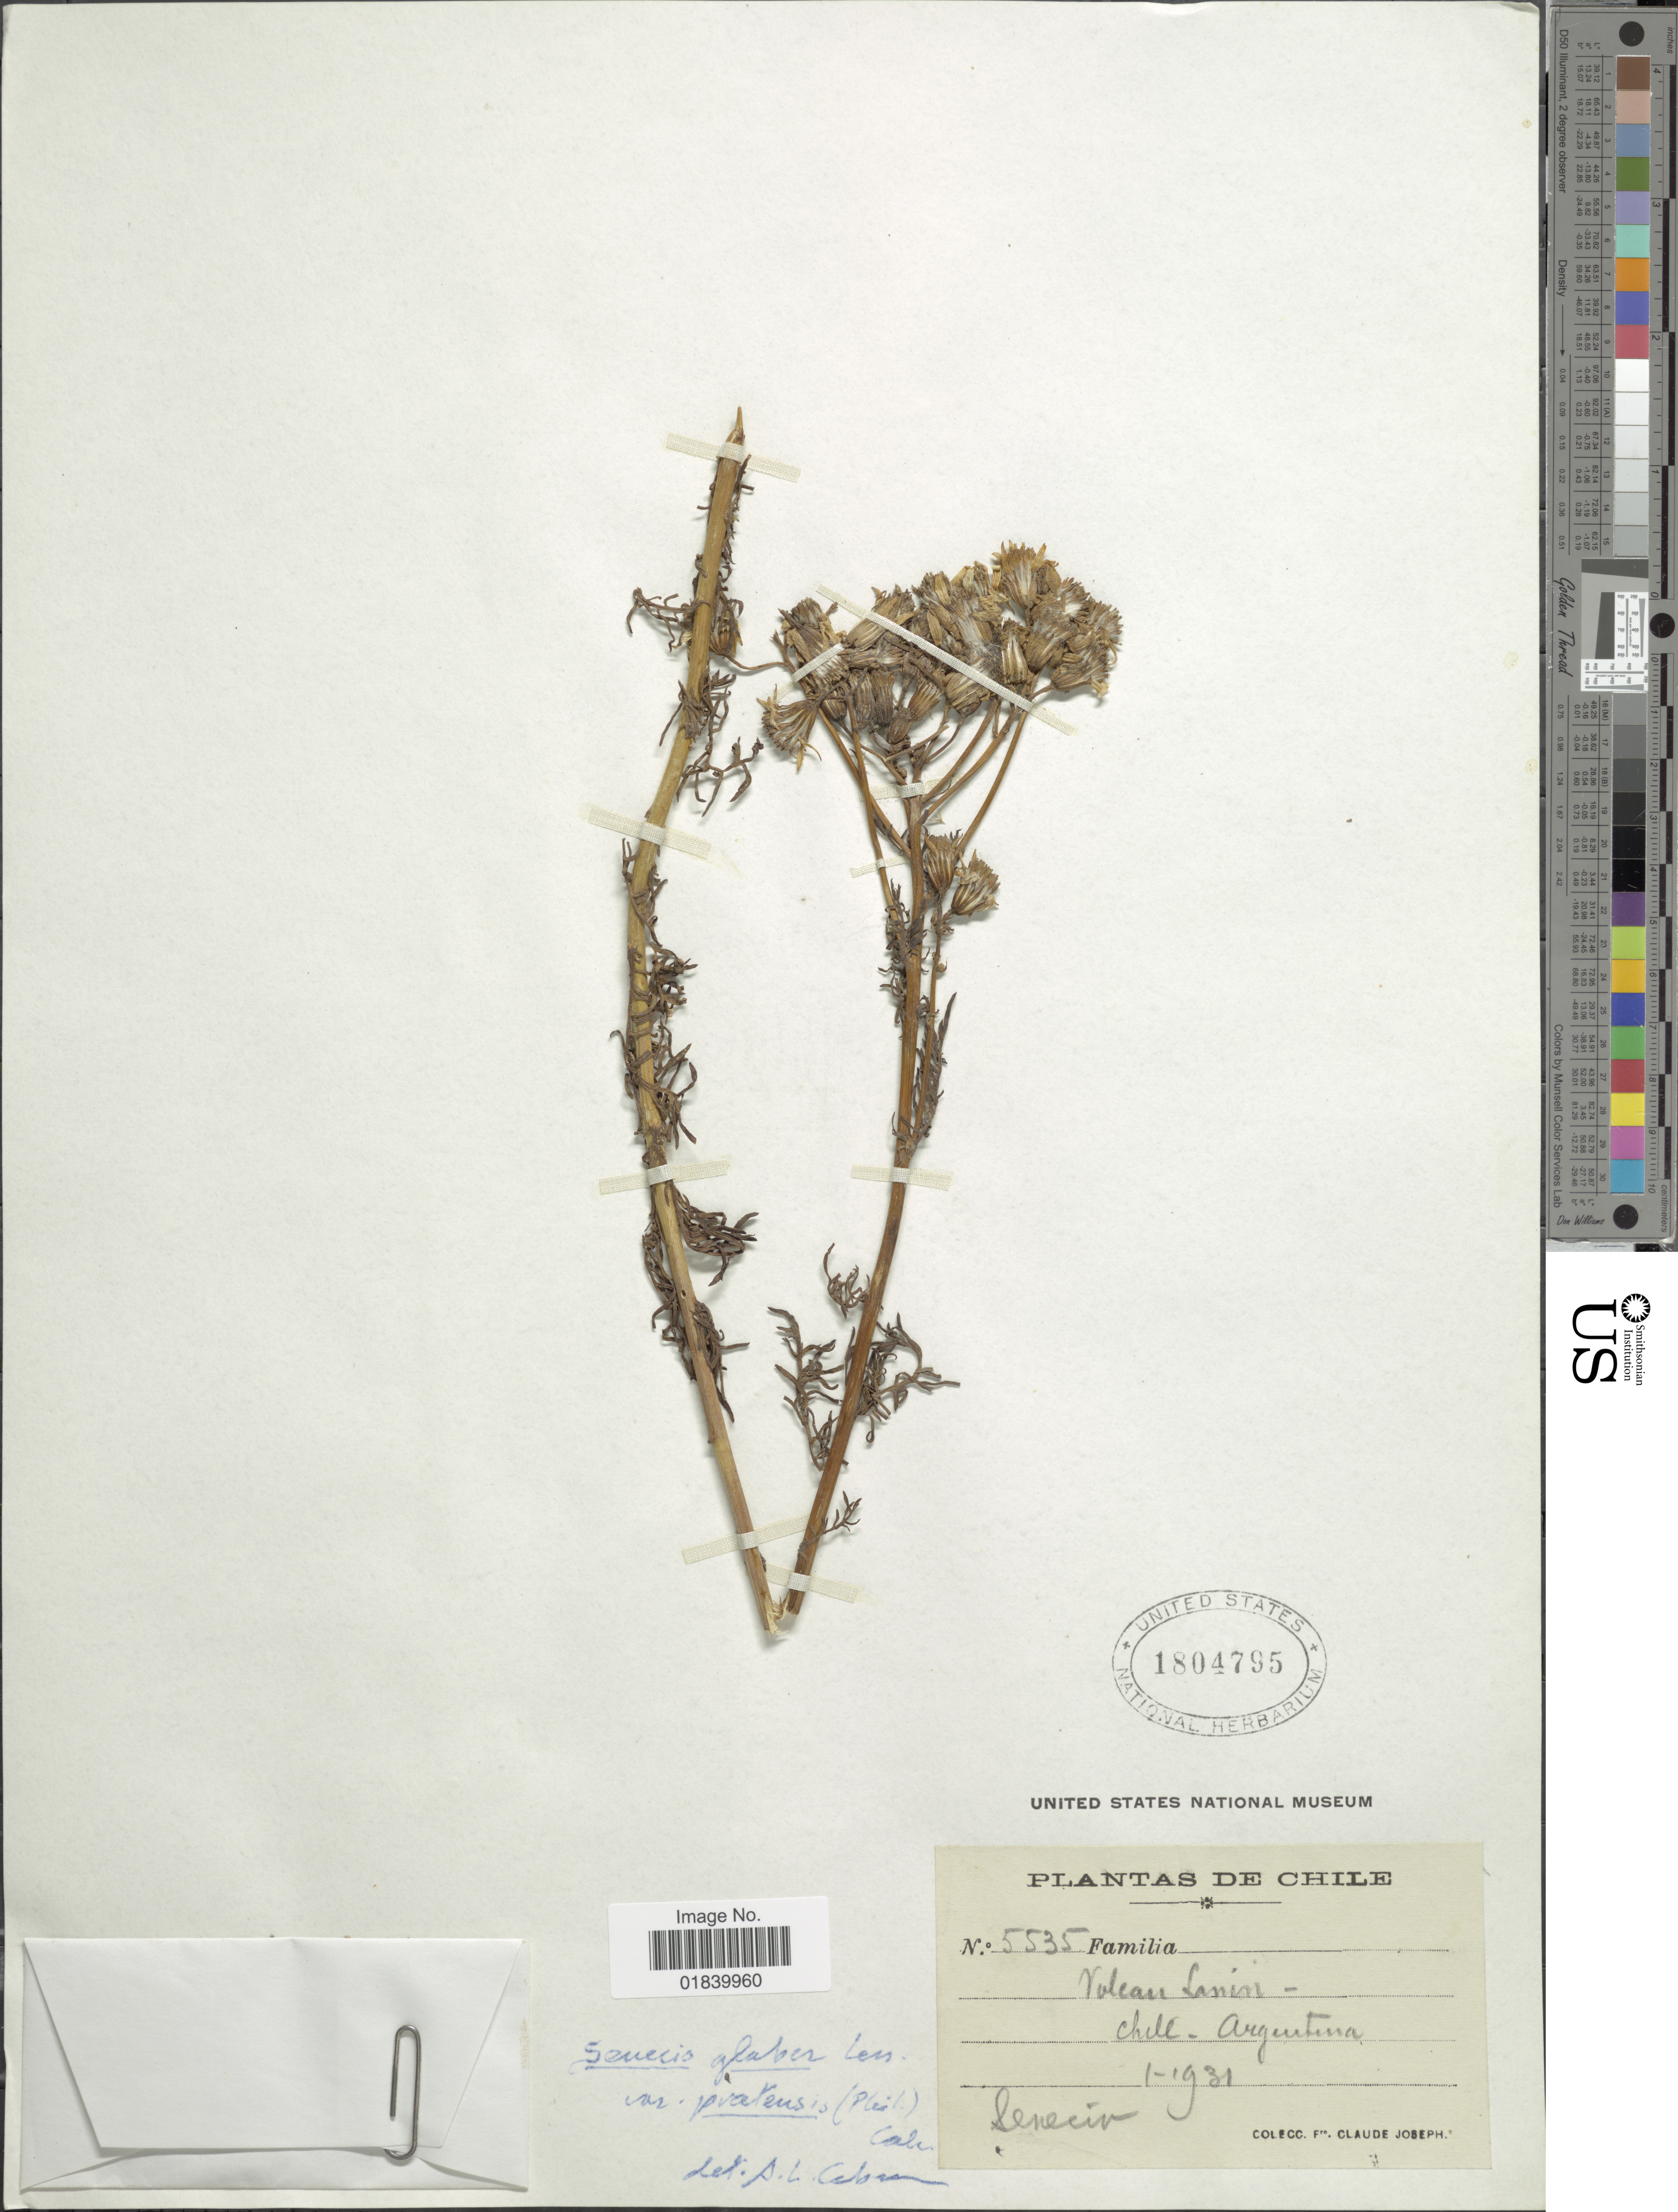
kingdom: Plantae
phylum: Tracheophyta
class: Magnoliopsida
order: Asterales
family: Asteraceae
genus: Senecio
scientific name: Senecio glaber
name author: Less.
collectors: Bro. Claude-Joseph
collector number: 5535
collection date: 1931-01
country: Argentina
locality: Volcan Lanin - Chile-Argentina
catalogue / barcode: US 1804795